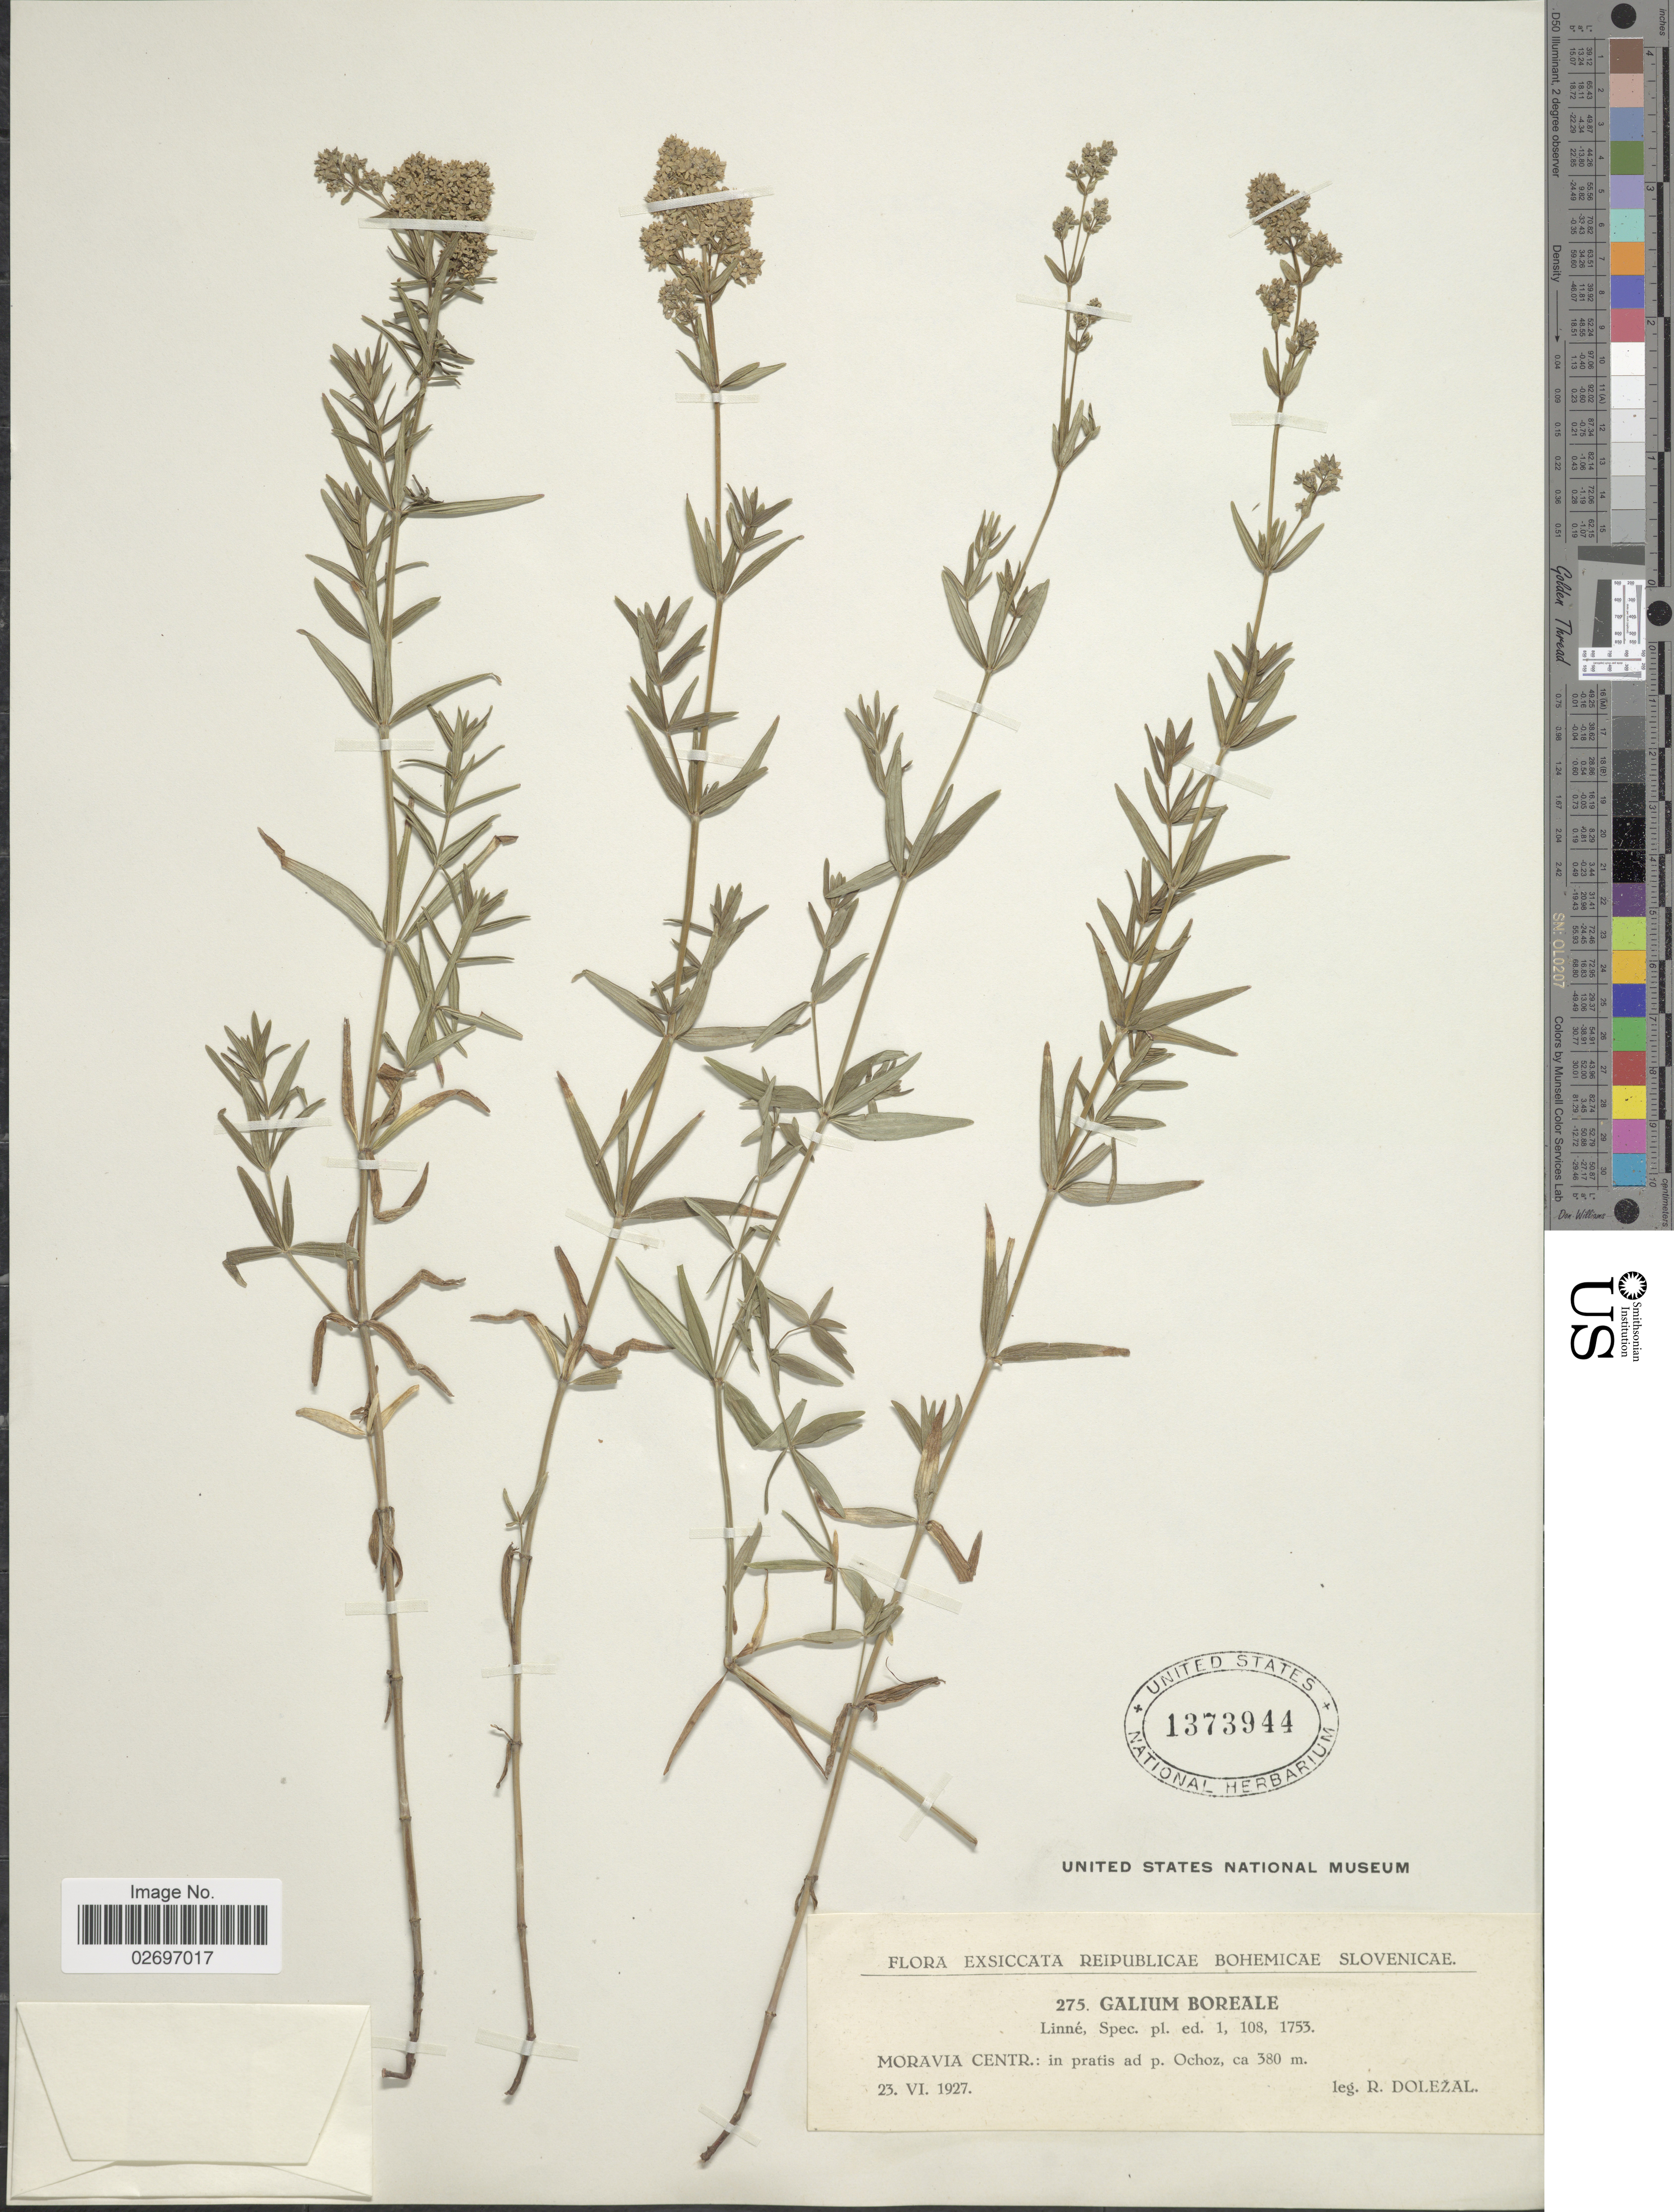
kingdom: Plantae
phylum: Tracheophyta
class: Magnoliopsida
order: Gentianales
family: Rubiaceae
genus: Galium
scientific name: Galium boreale L.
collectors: R. Dolezal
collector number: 275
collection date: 1927-06-23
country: Slovakia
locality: Reipublicae Bohemicae Slovenicae, Moravia Centra.: in partis ad p. Ochoz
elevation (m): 380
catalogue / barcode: US 1373944